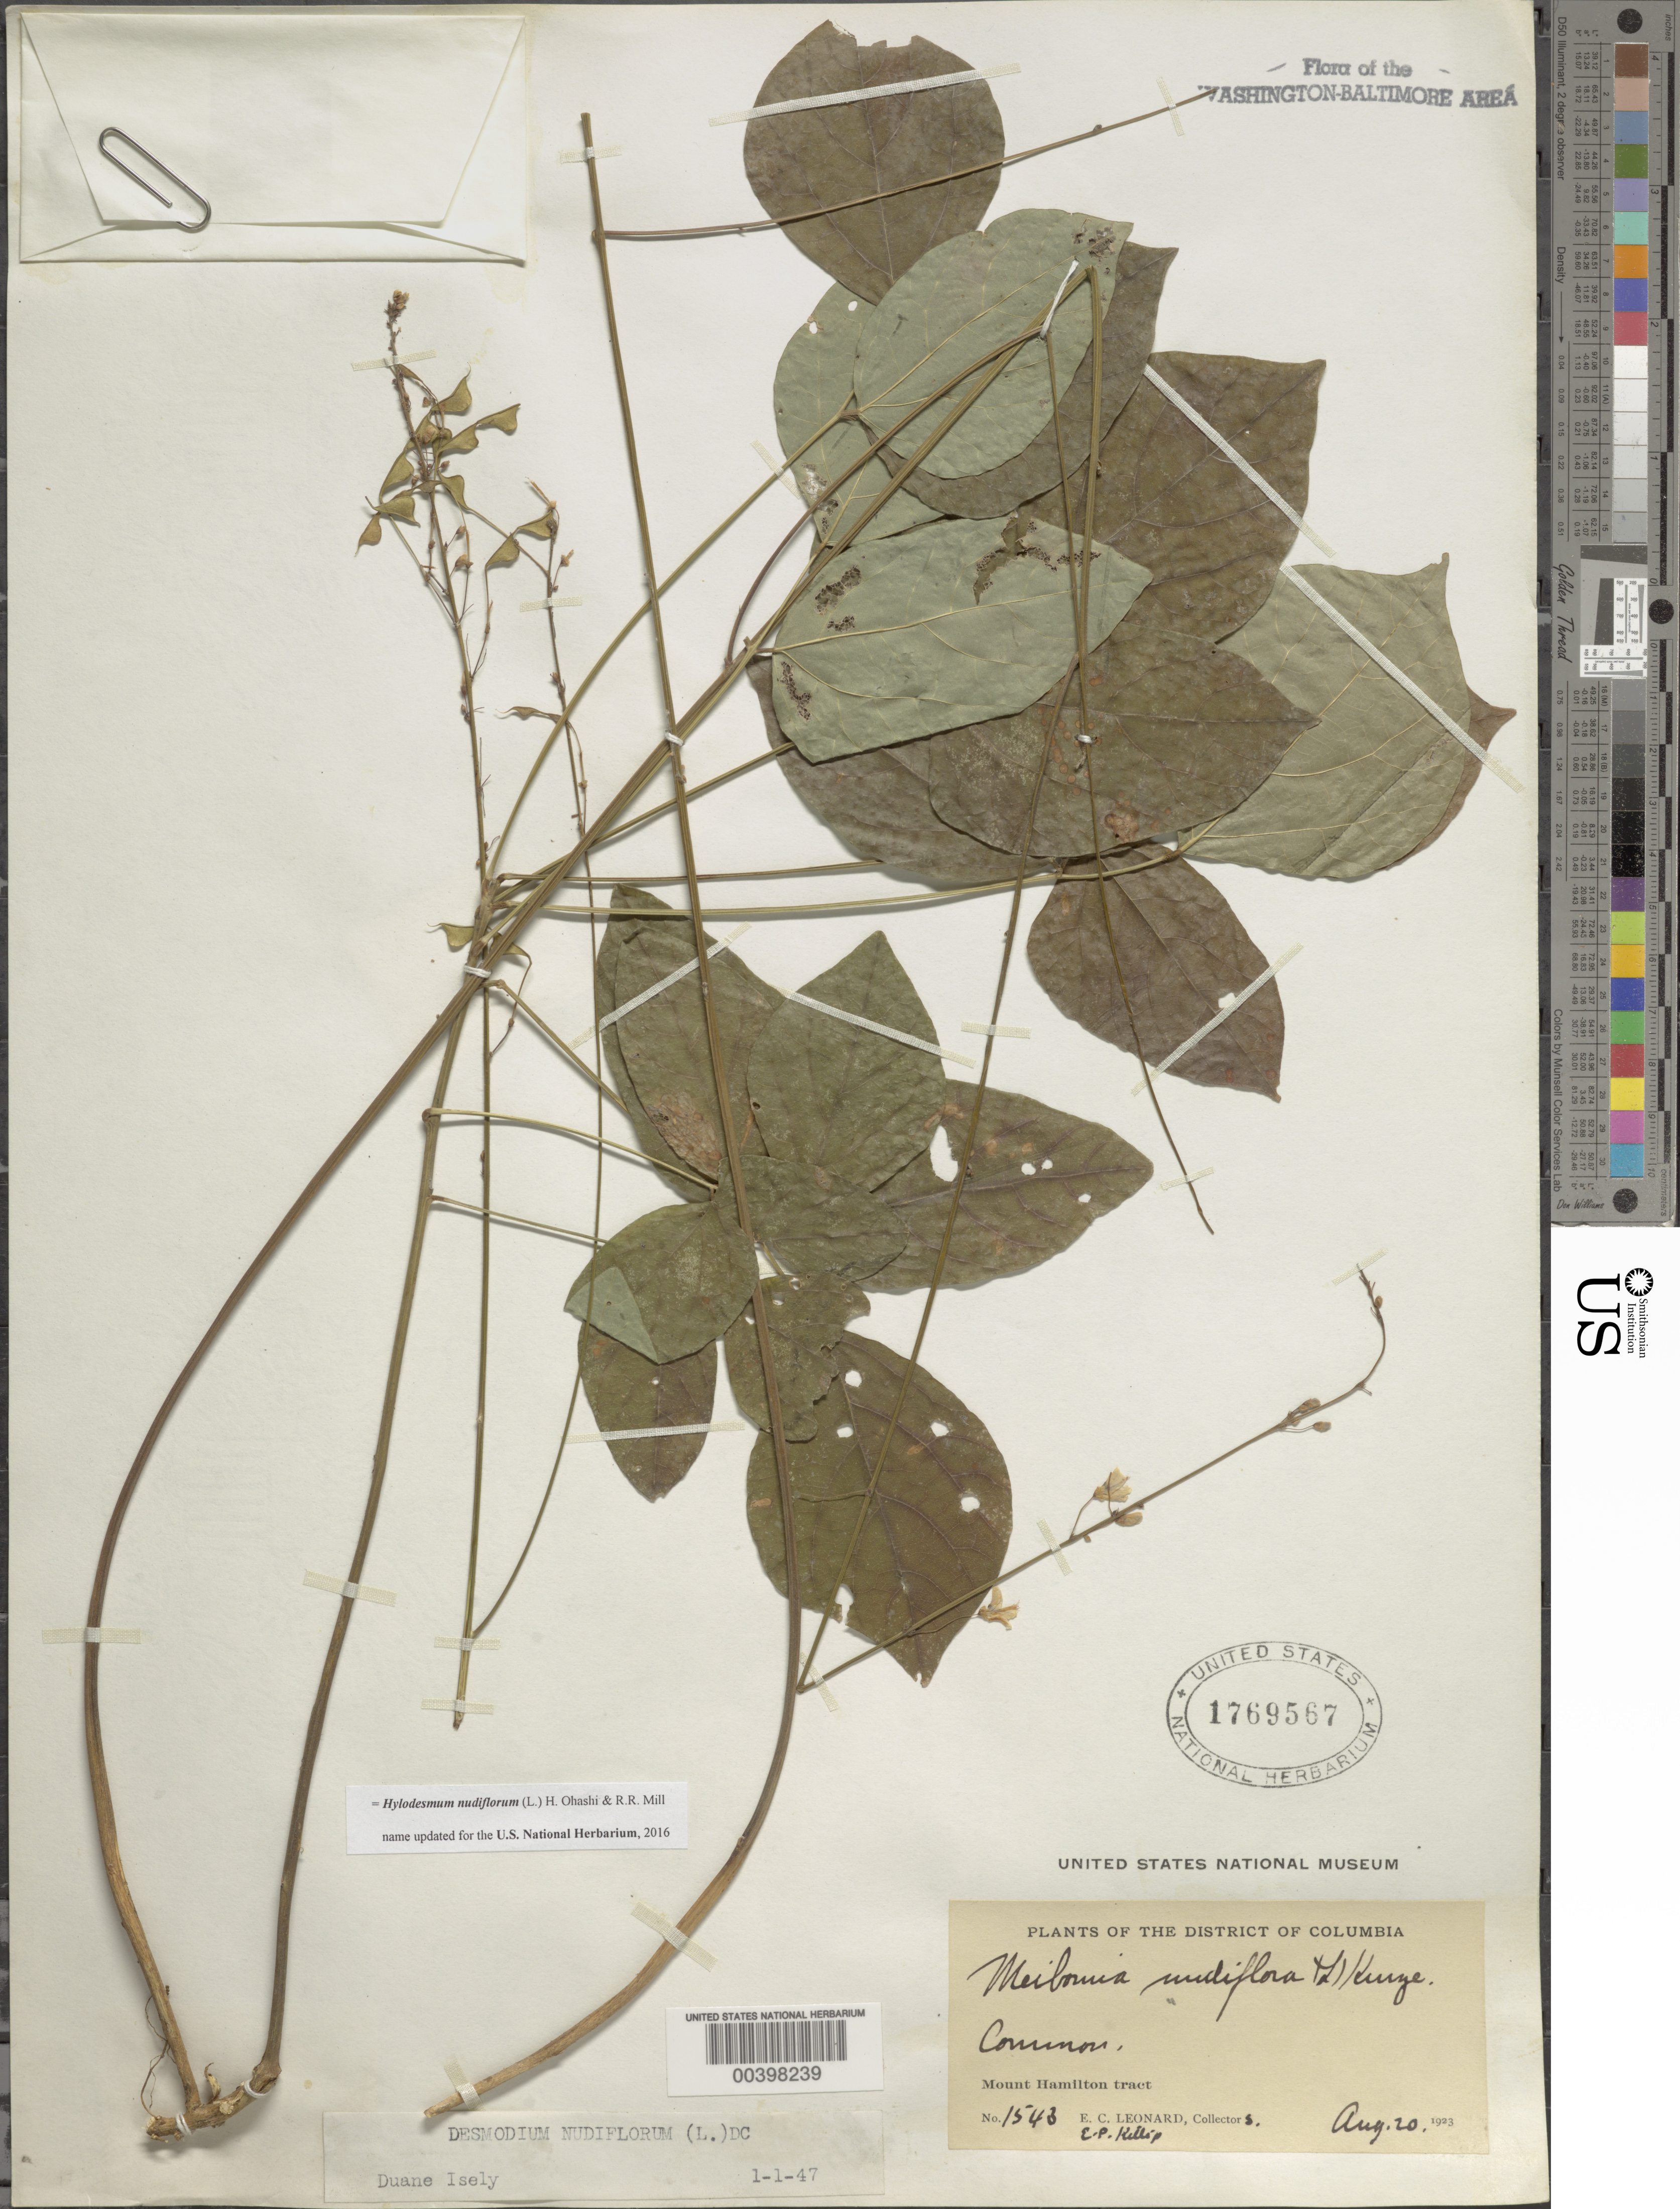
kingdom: Plantae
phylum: Tracheophyta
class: Magnoliopsida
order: Fabales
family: Fabaceae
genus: Hylodesmum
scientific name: Hylodesmum nudiflorum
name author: (L.) H. Ohashi & R.R. Mill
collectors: E. C. Leonard & E. P. Killip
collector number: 1543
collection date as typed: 20 Aug 1923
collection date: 1923-08-20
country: United States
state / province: District of Columbia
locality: Mount Hamilton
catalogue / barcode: US 1769567